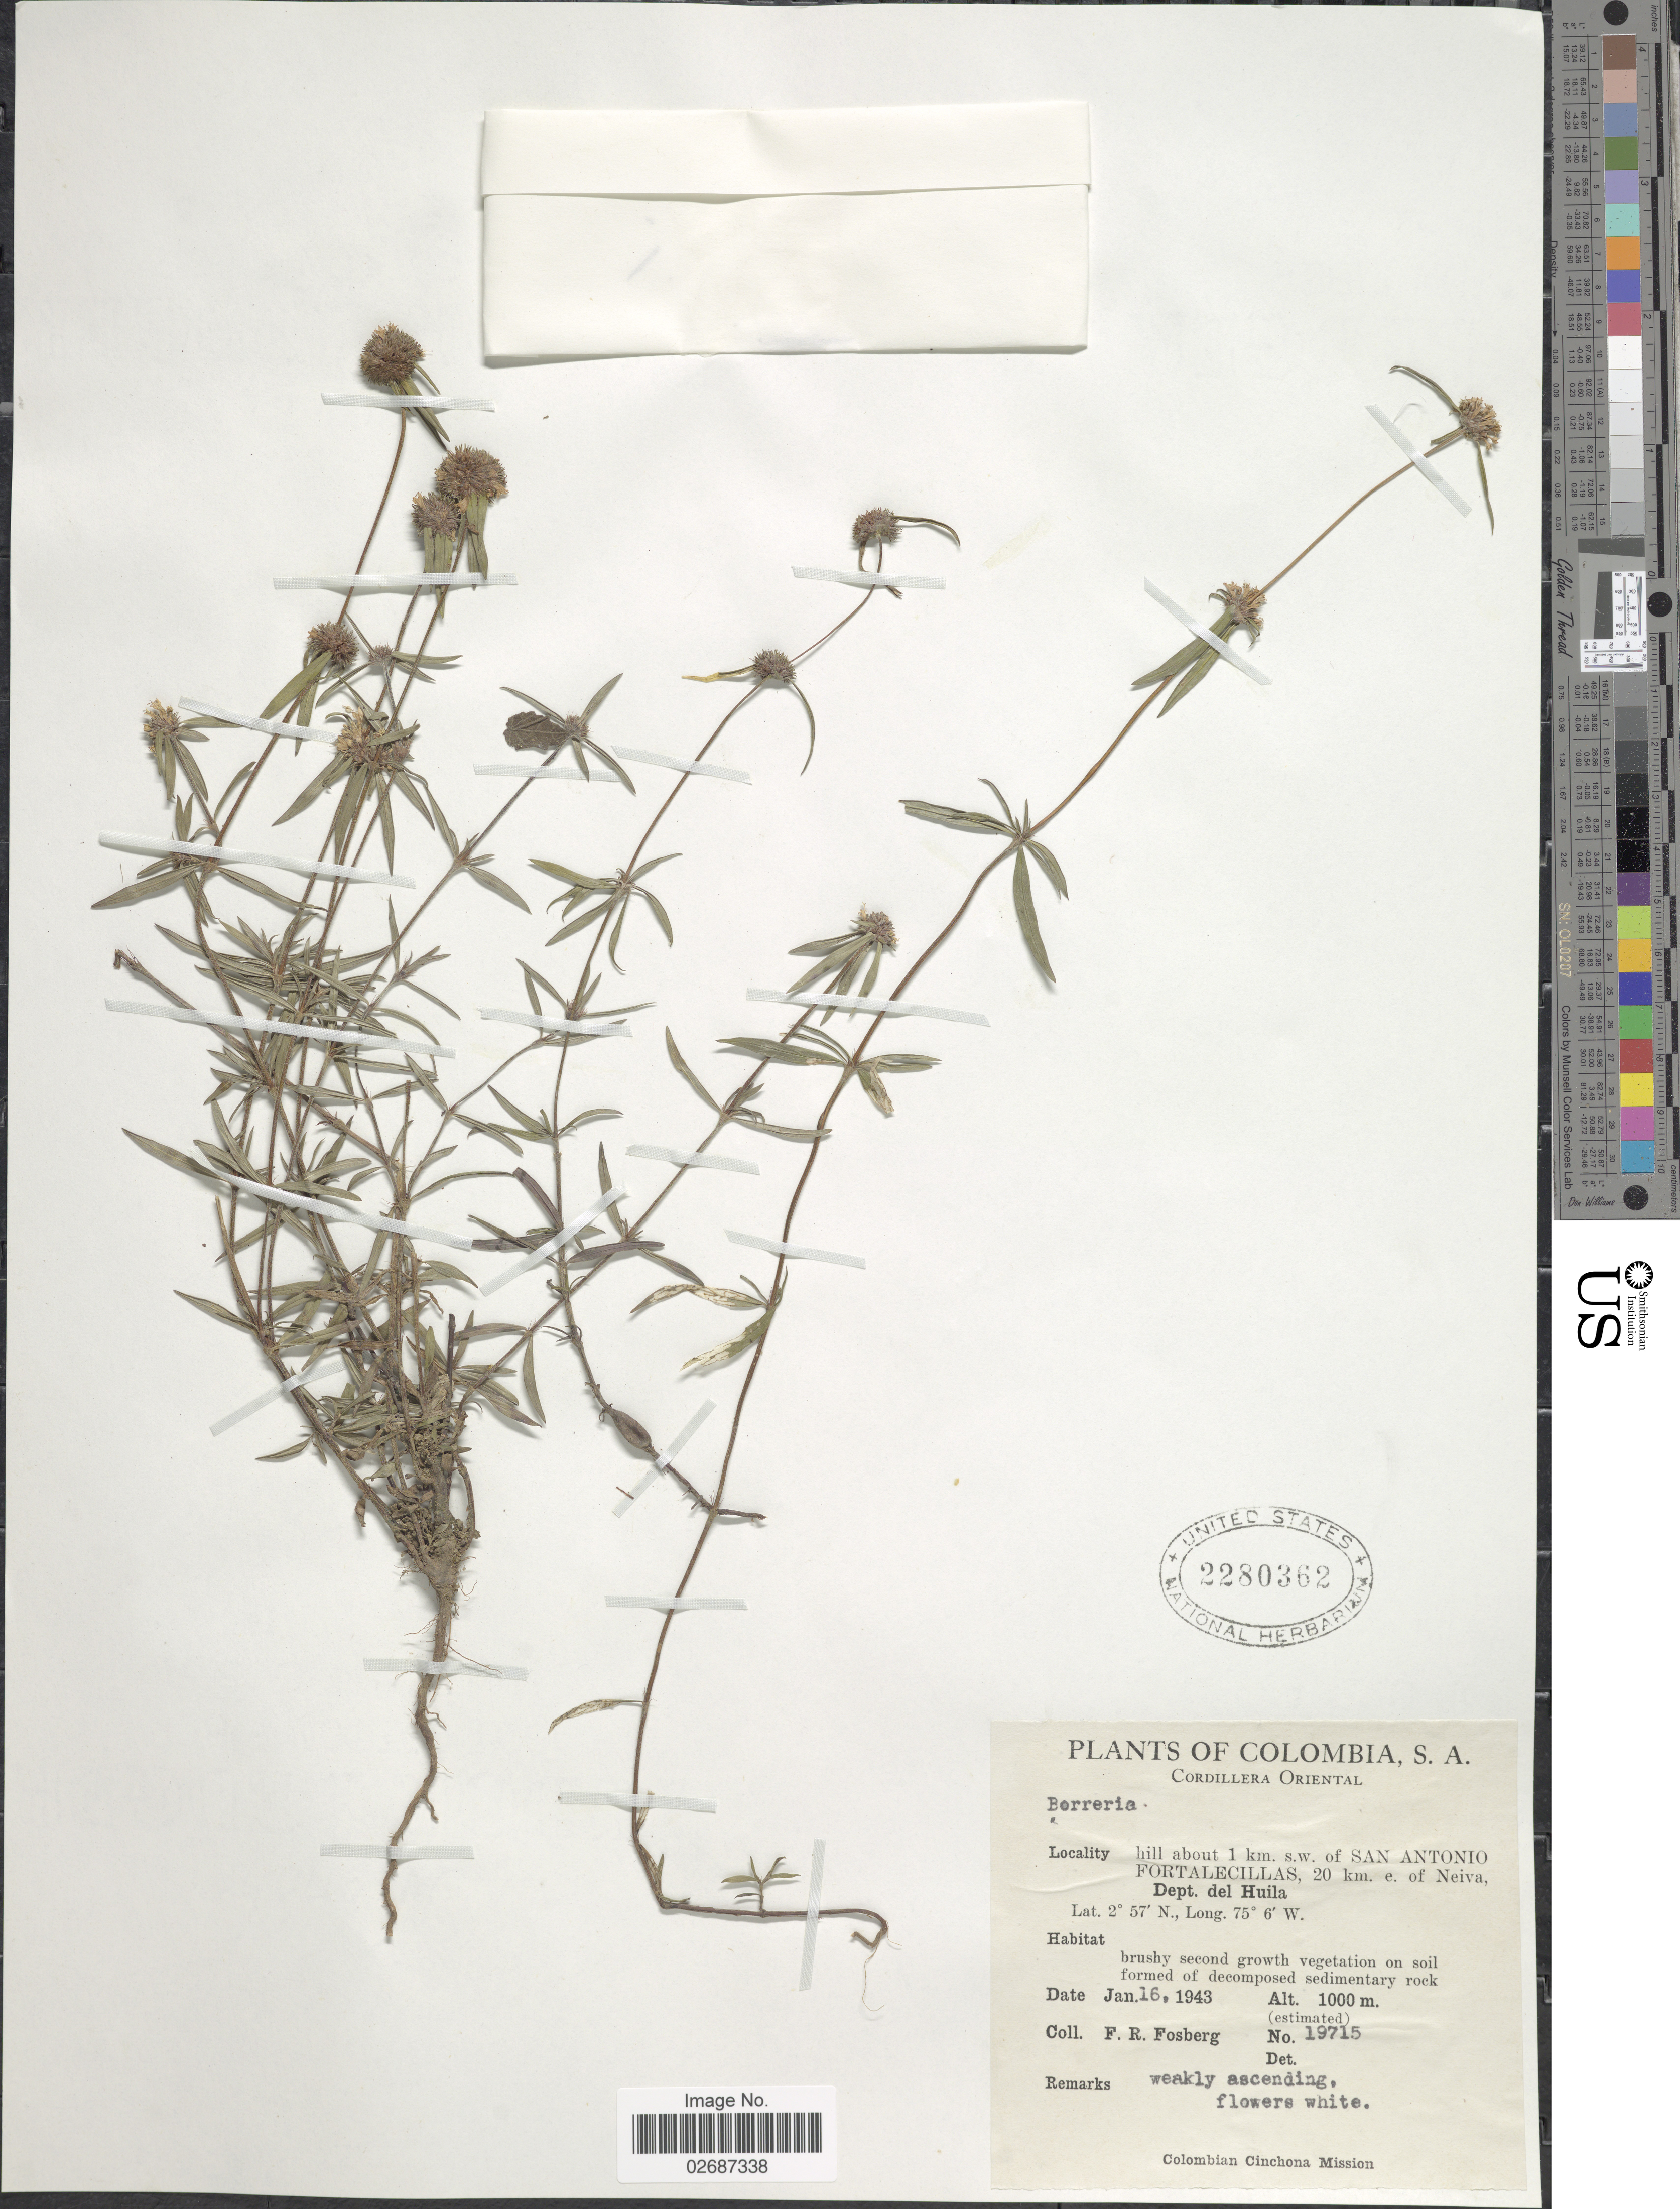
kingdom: Plantae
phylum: Tracheophyta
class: Magnoliopsida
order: Gentianales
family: Rubiaceae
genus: Borreria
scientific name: Borreria sp.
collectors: F. R. Fosberg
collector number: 19715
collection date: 1943-01-16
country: Colombia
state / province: Huila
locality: Cordillera Oriental, hill about 1 km. s. w. of San Antonio Fortalecillas, 20 km. e. of Neiva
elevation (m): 1000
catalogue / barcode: US 2280362